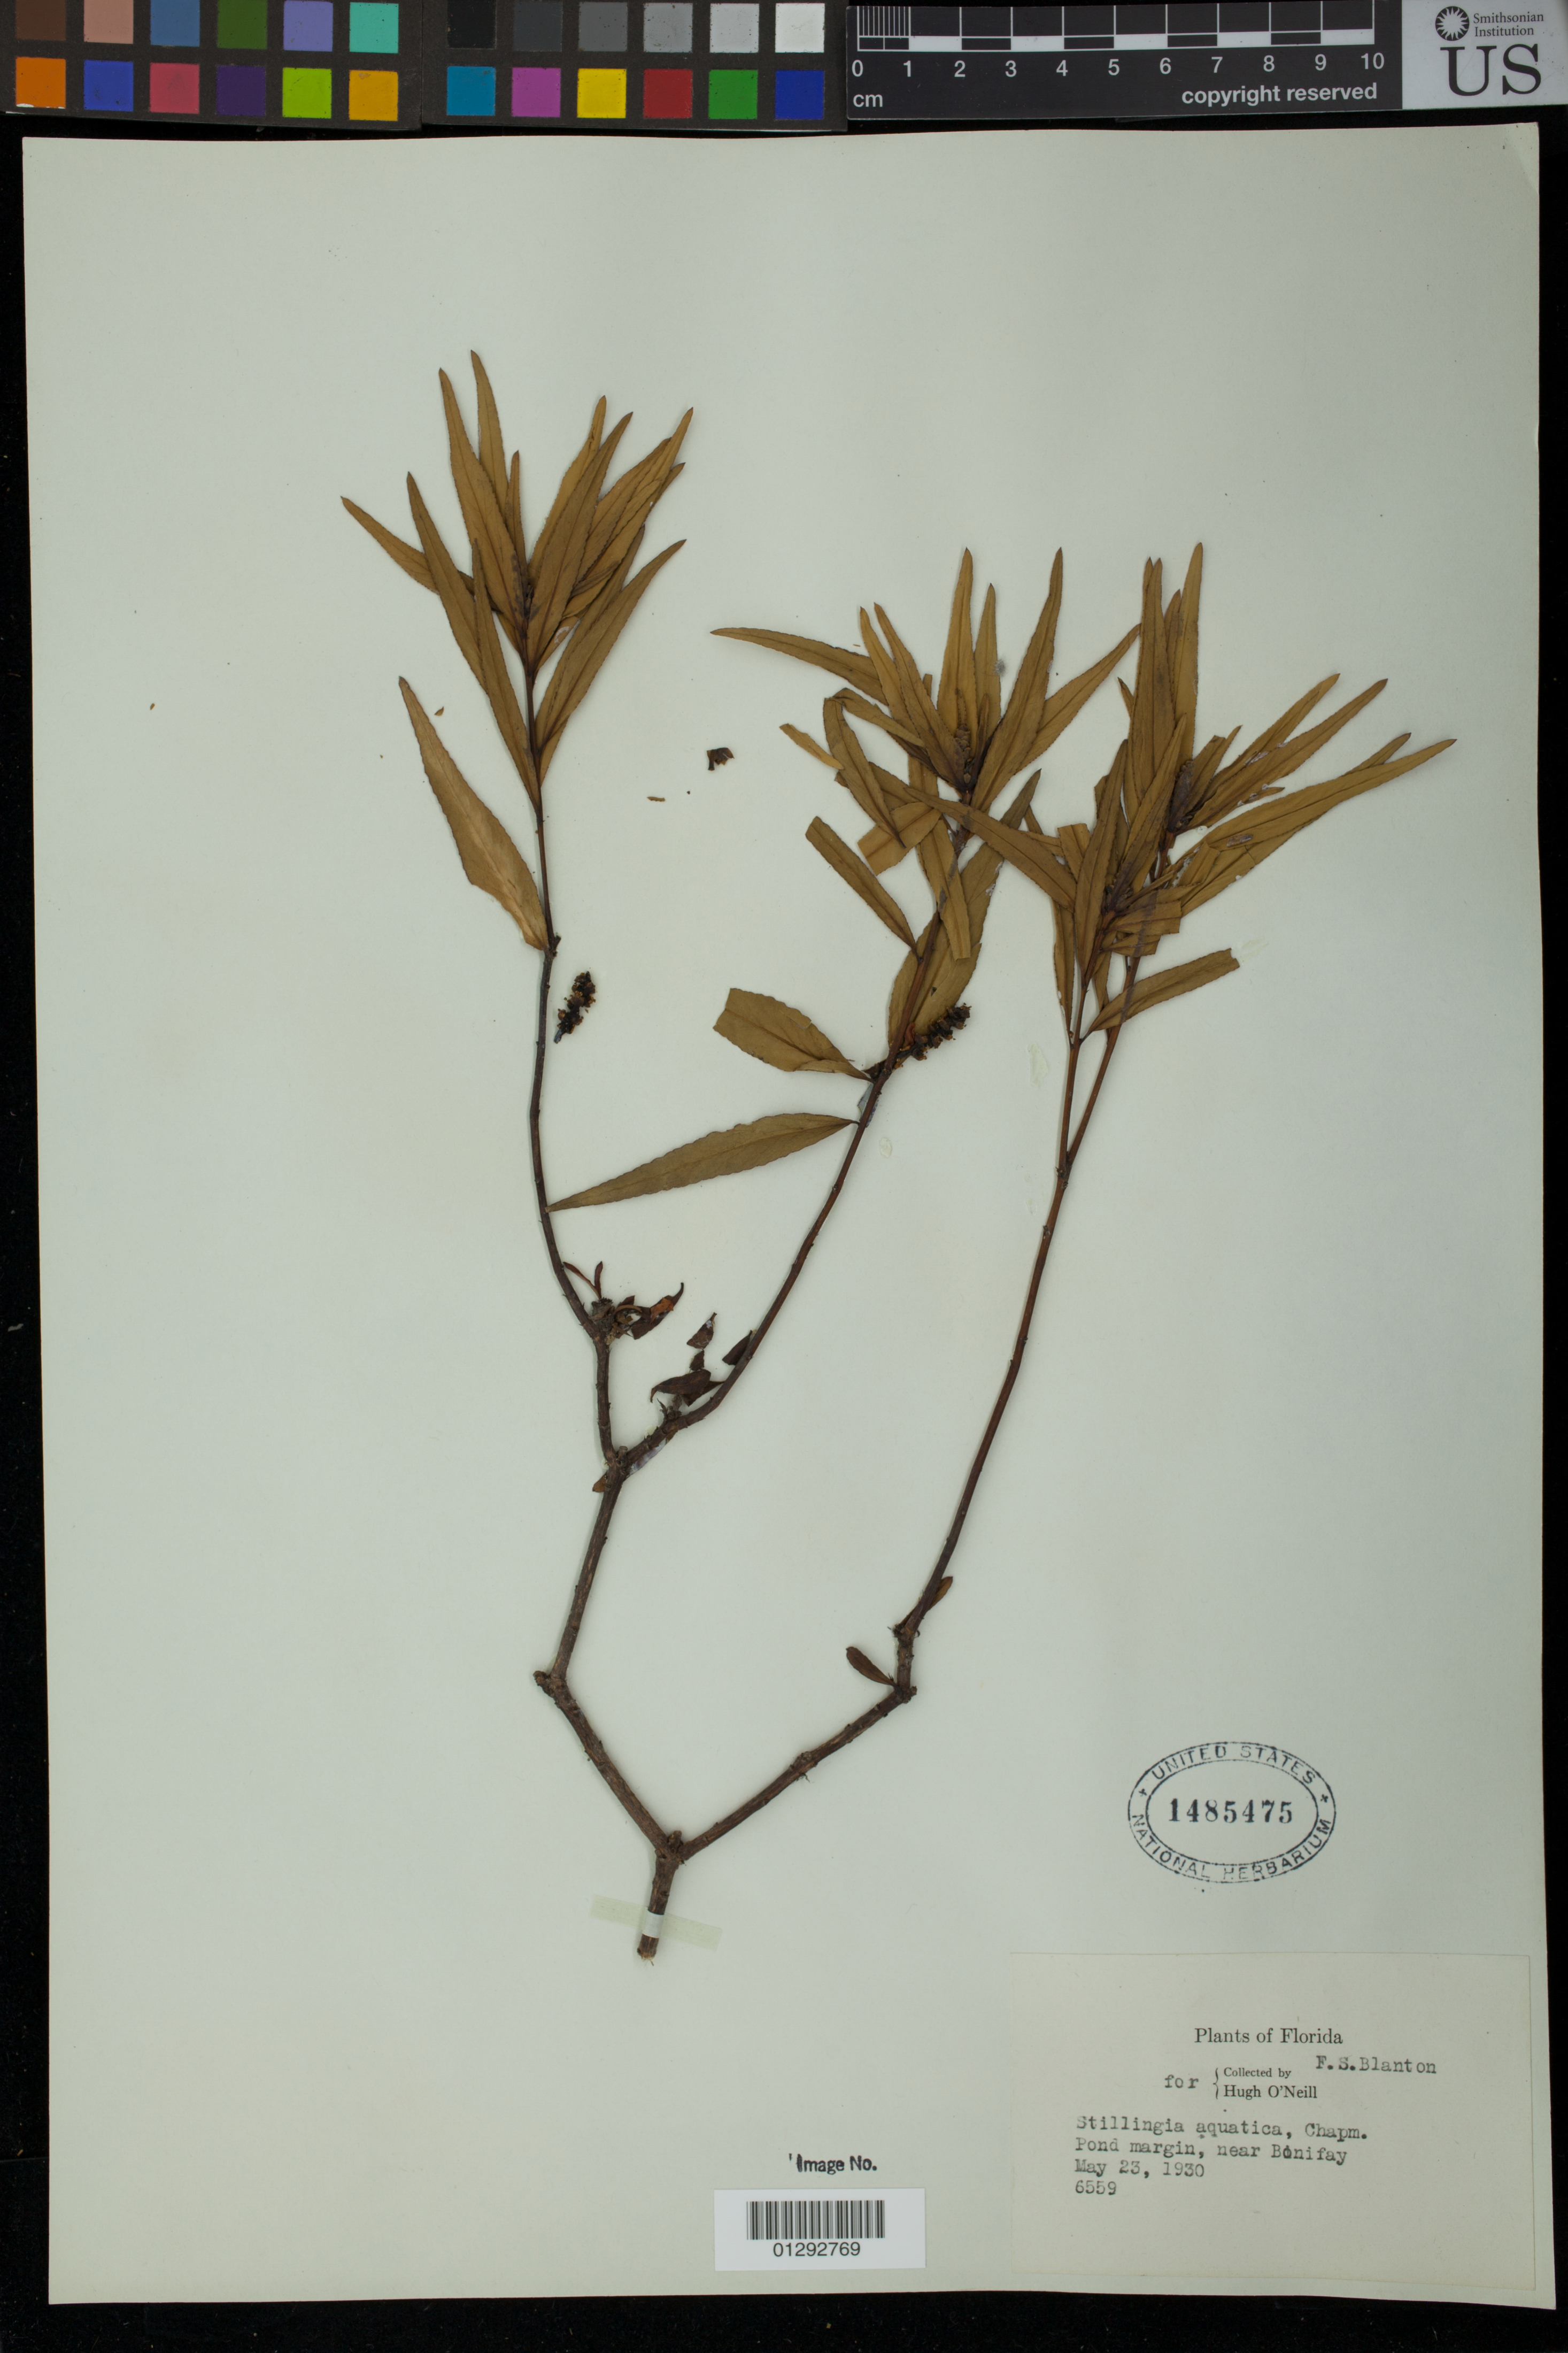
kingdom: Plantae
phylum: Tracheophyta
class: Magnoliopsida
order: Malpighiales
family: Euphorbiaceae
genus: Stillingia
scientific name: Stillingia aquatica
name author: Chapm.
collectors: F. S. Blanton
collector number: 6559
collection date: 1930-05-23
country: United States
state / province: Florida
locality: Near Bonifay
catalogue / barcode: US 1485475